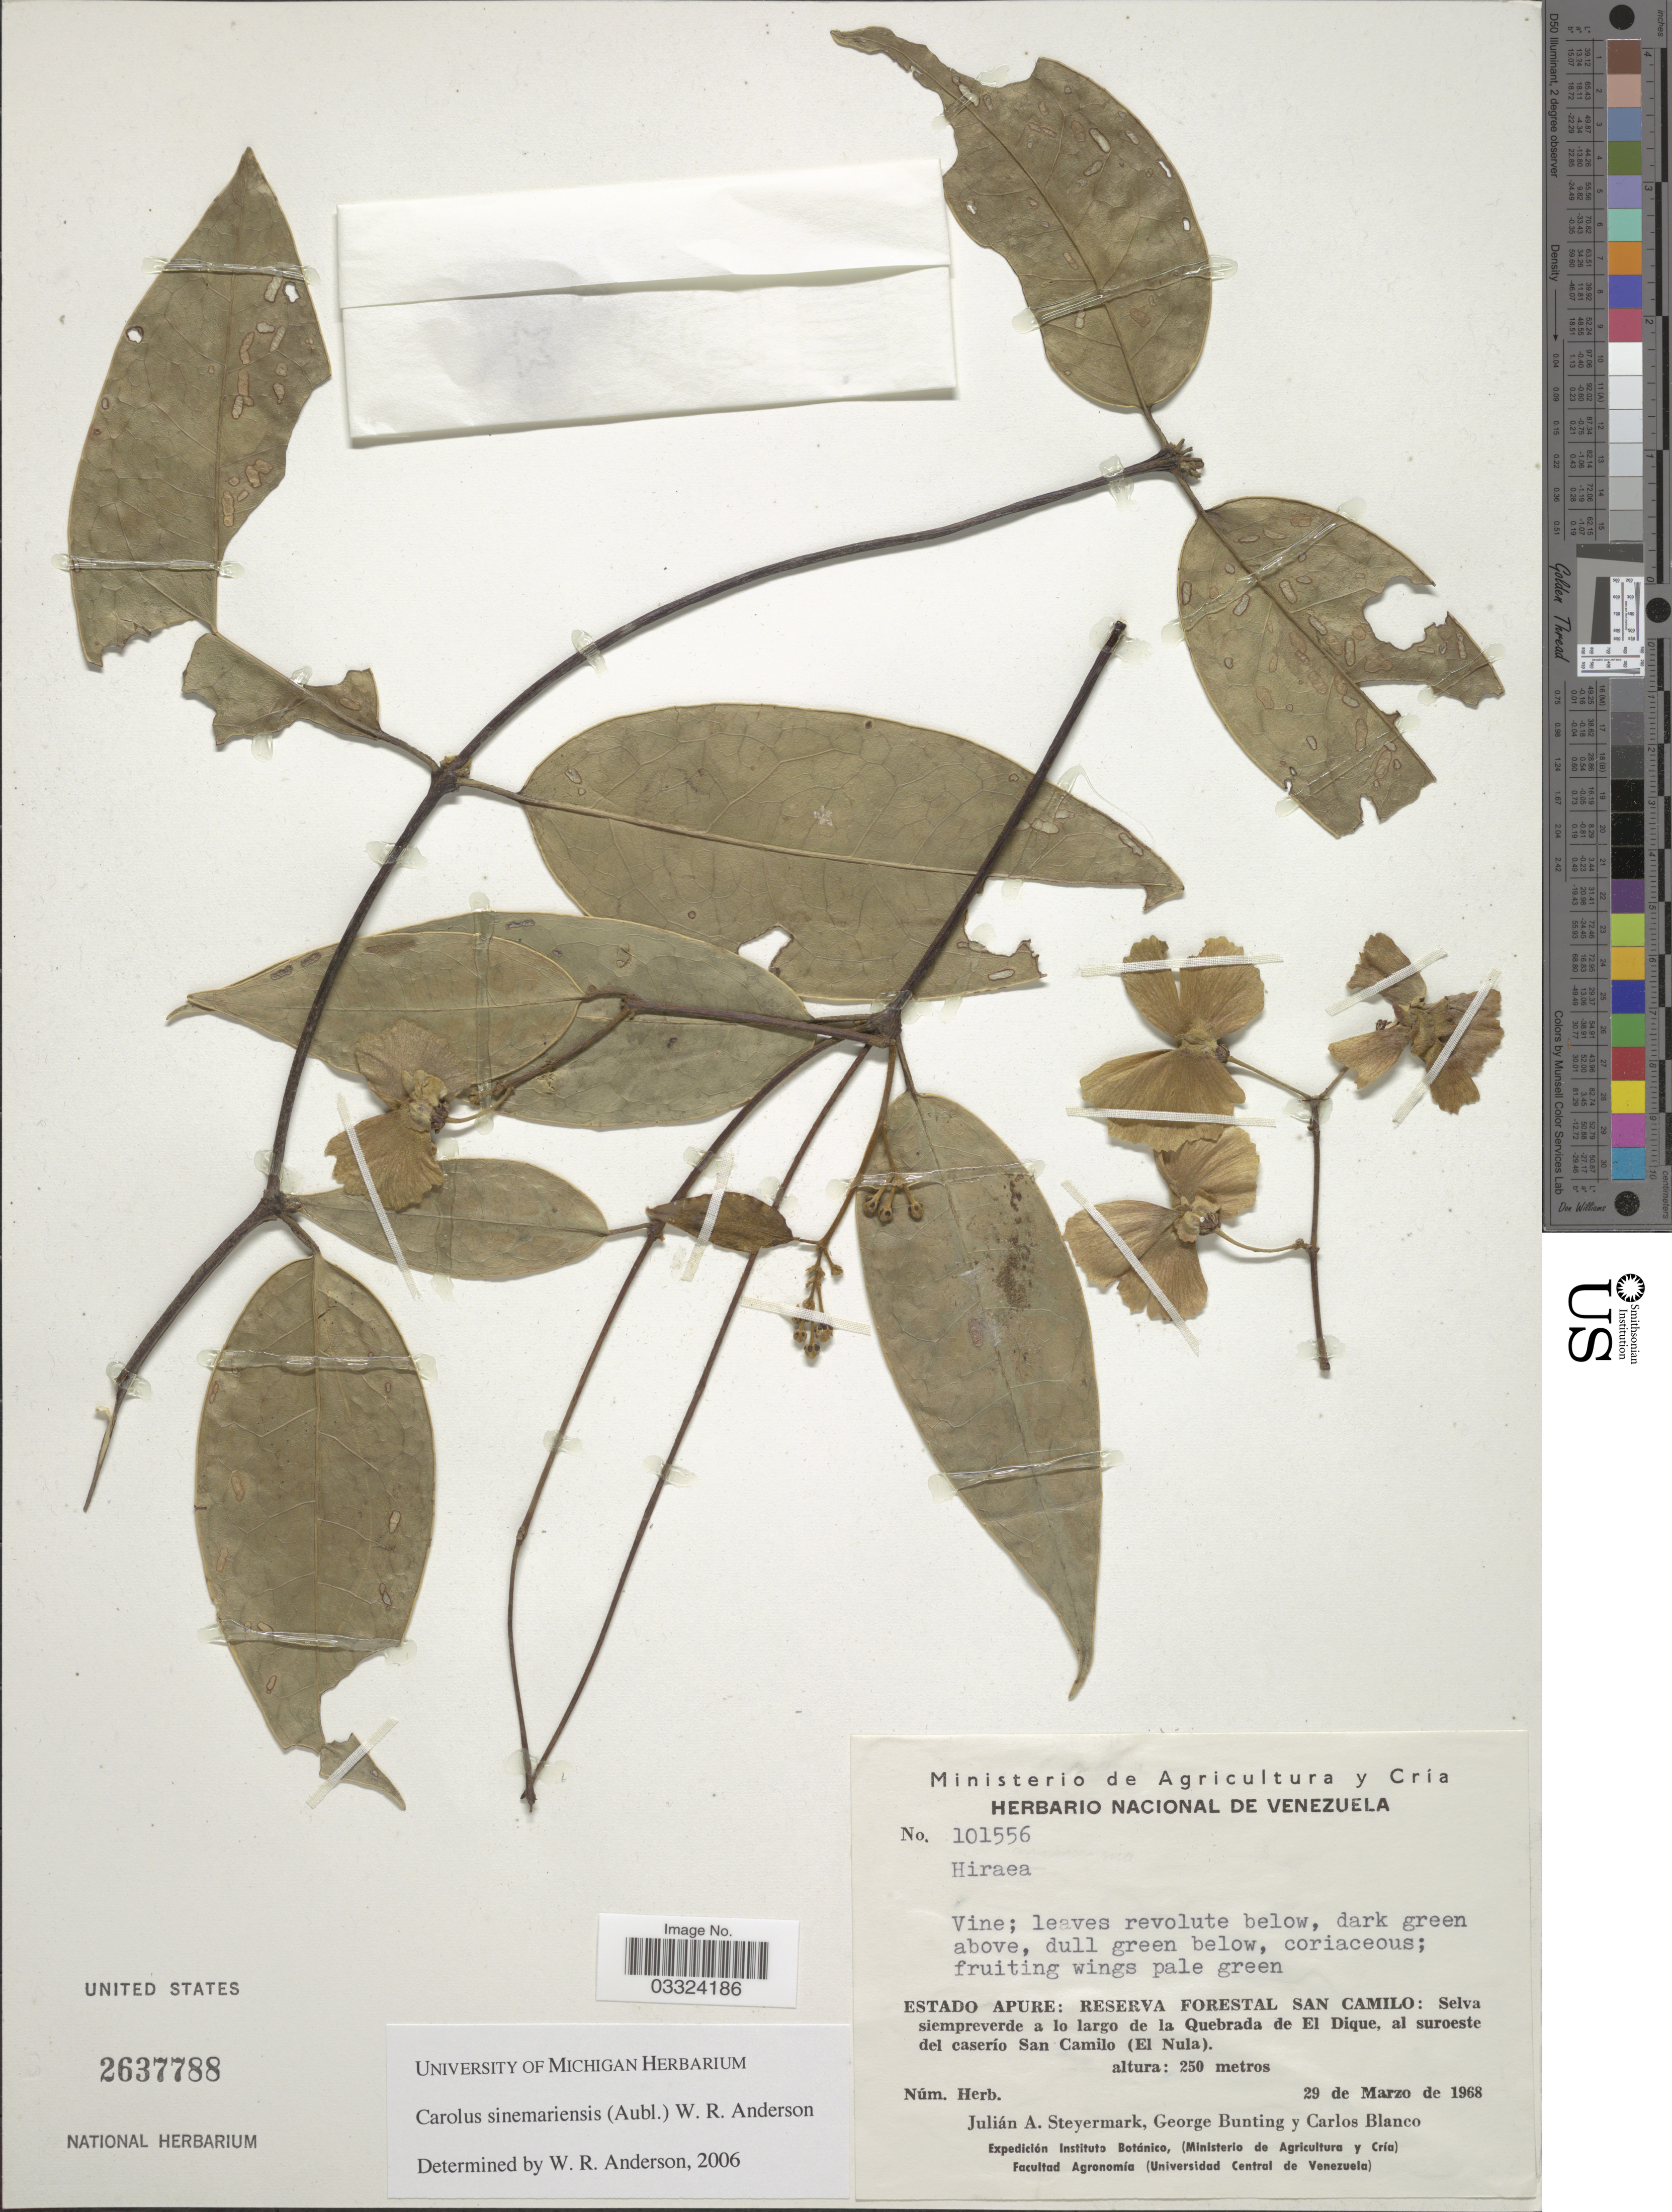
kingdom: Plantae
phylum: Tracheophyta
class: Magnoliopsida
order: Malpighiales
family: Malpighiaceae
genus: Carolus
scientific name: Carolus sinemariensis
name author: (Aubl.) W.R. Anderson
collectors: J. Steyermark, G. S. Bunting & C. Blanco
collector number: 101556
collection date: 1968-03-29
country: Venezuela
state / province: Apure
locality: Reserva Forestal San Camilo: Selva siempreverde a lo largo de la Quebrada de el Dique, al suroeste del caserío San Camilo (El Nula).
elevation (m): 250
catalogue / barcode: US 2637788